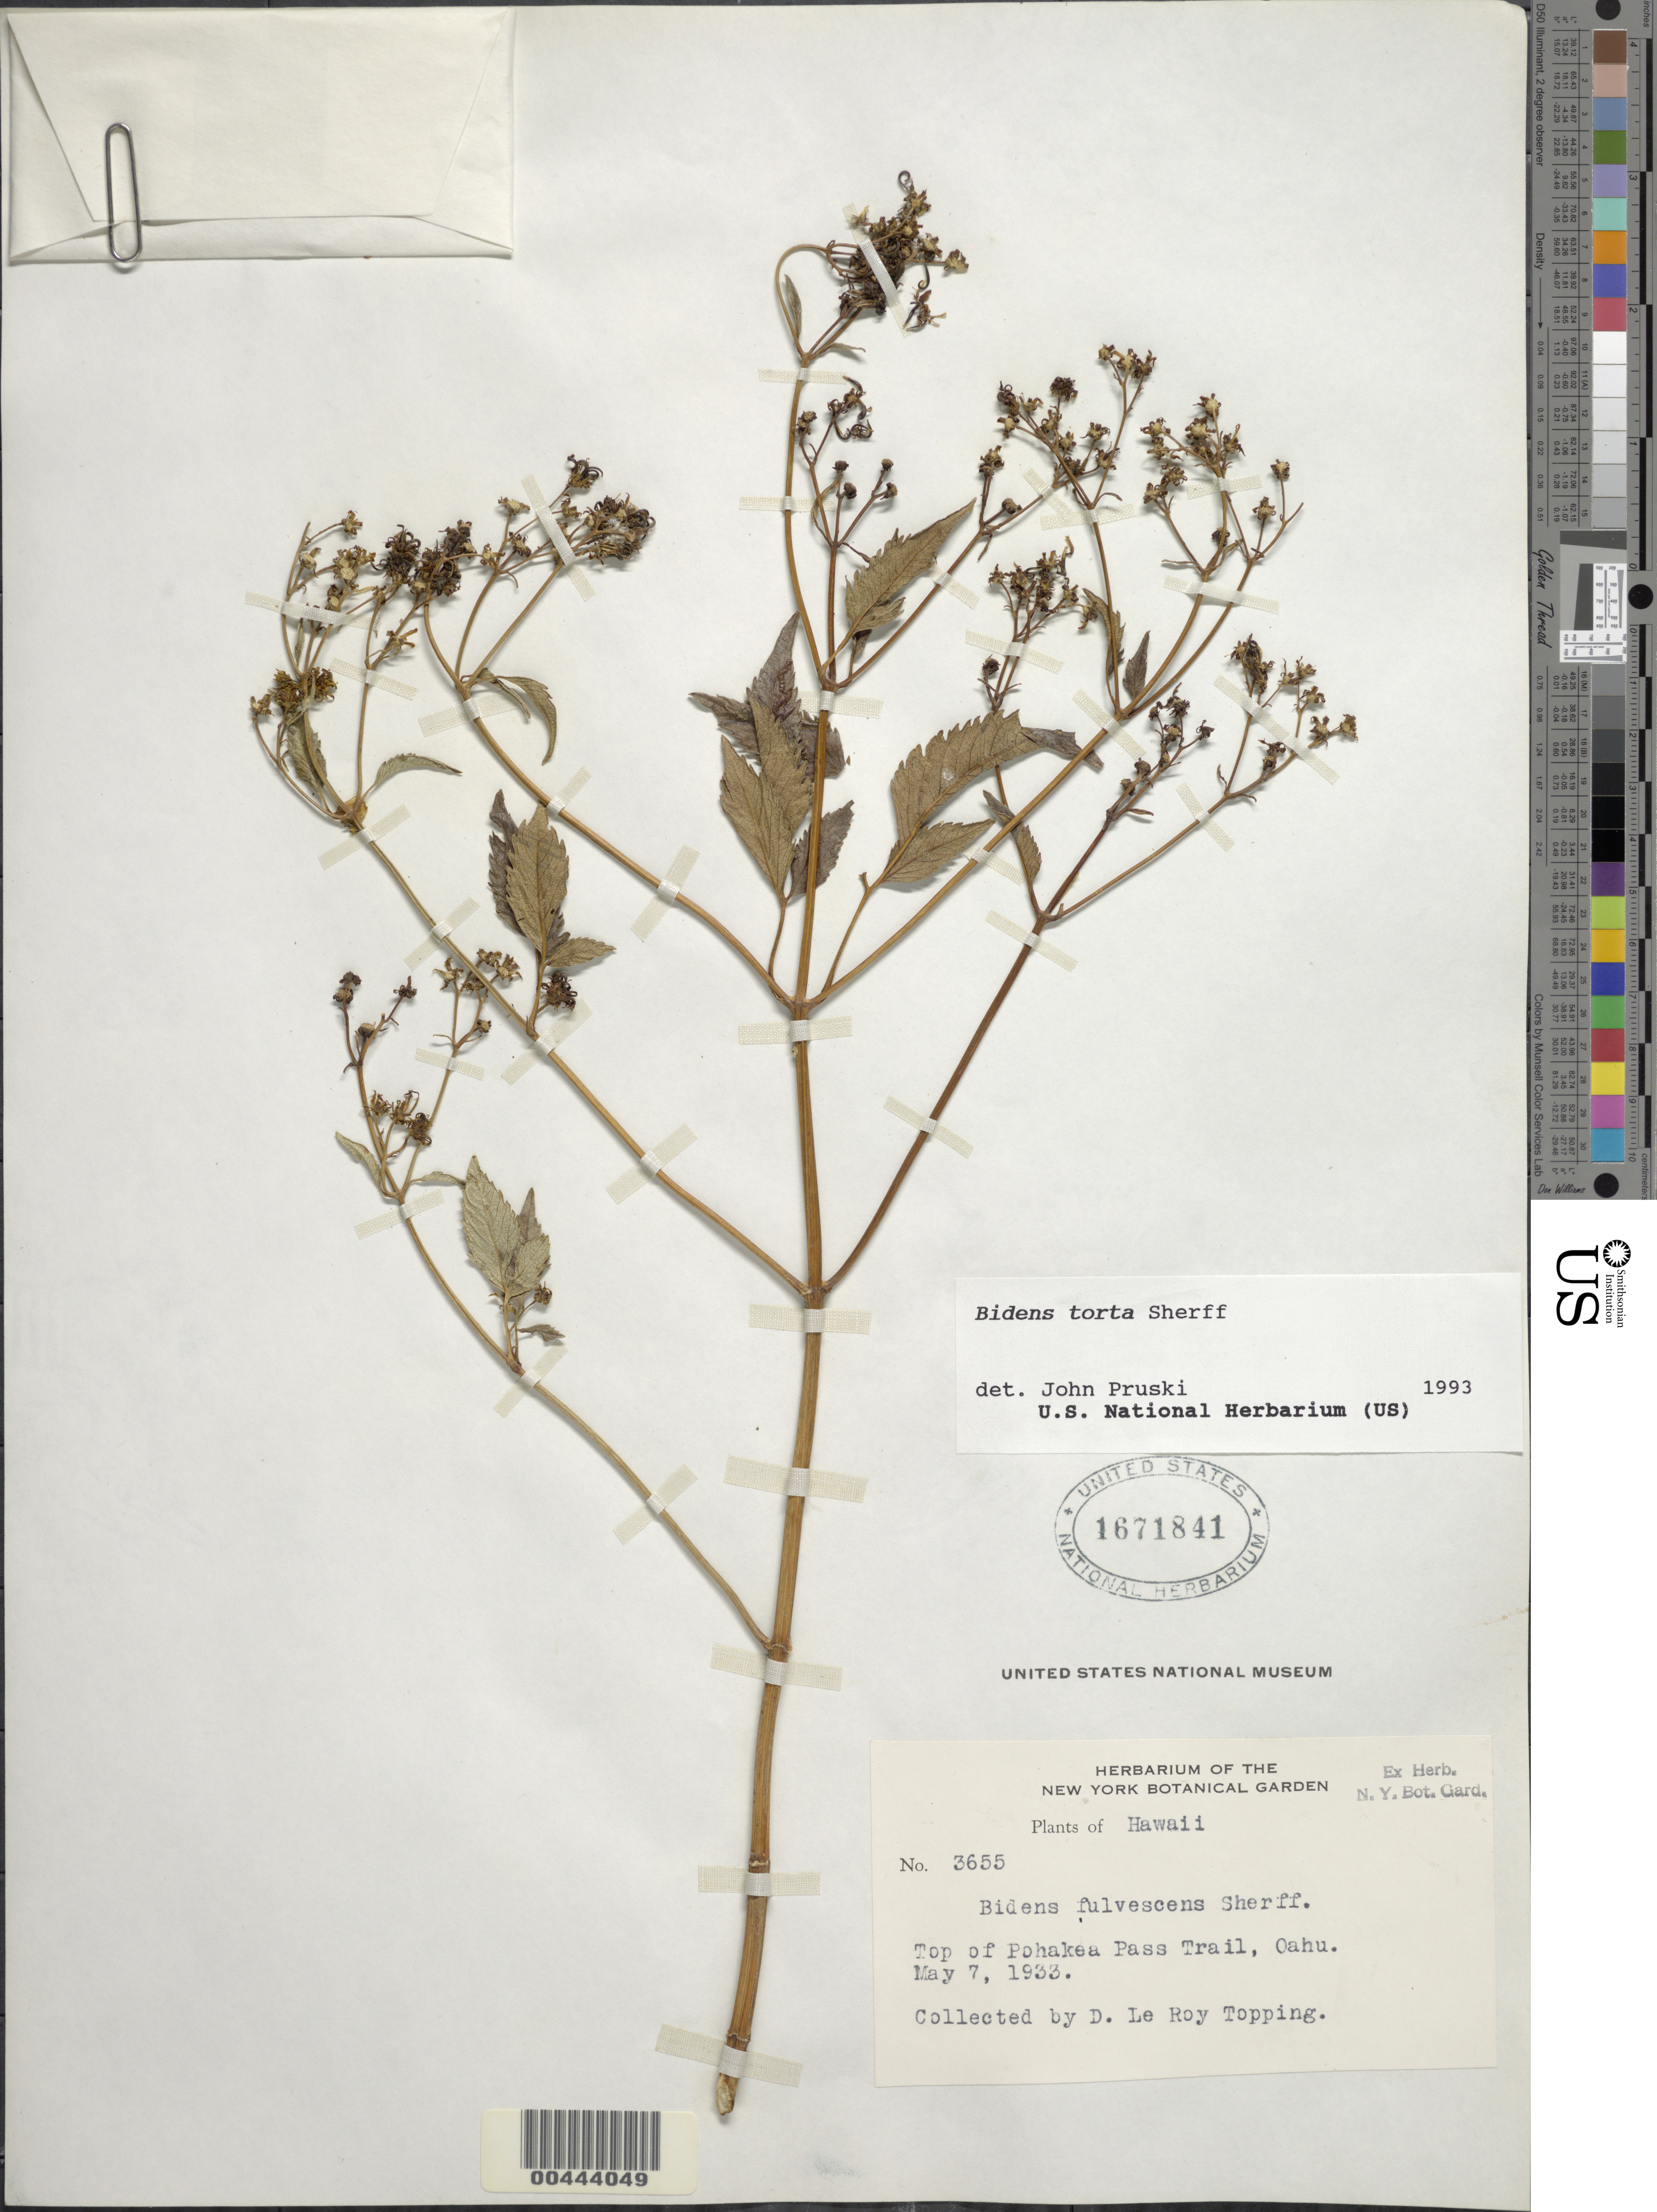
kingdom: Plantae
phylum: Tracheophyta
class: Magnoliopsida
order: Asterales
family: Asteraceae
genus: Bidens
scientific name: Bidens torta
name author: Sherff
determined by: Pruski, J. F.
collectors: D. L. Topping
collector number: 3655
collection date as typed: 7 May 1933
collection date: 1933-05-07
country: United States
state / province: Hawaii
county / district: Honolulu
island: Oahu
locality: Top of Pohakea Pass Trail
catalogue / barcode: US 1671841